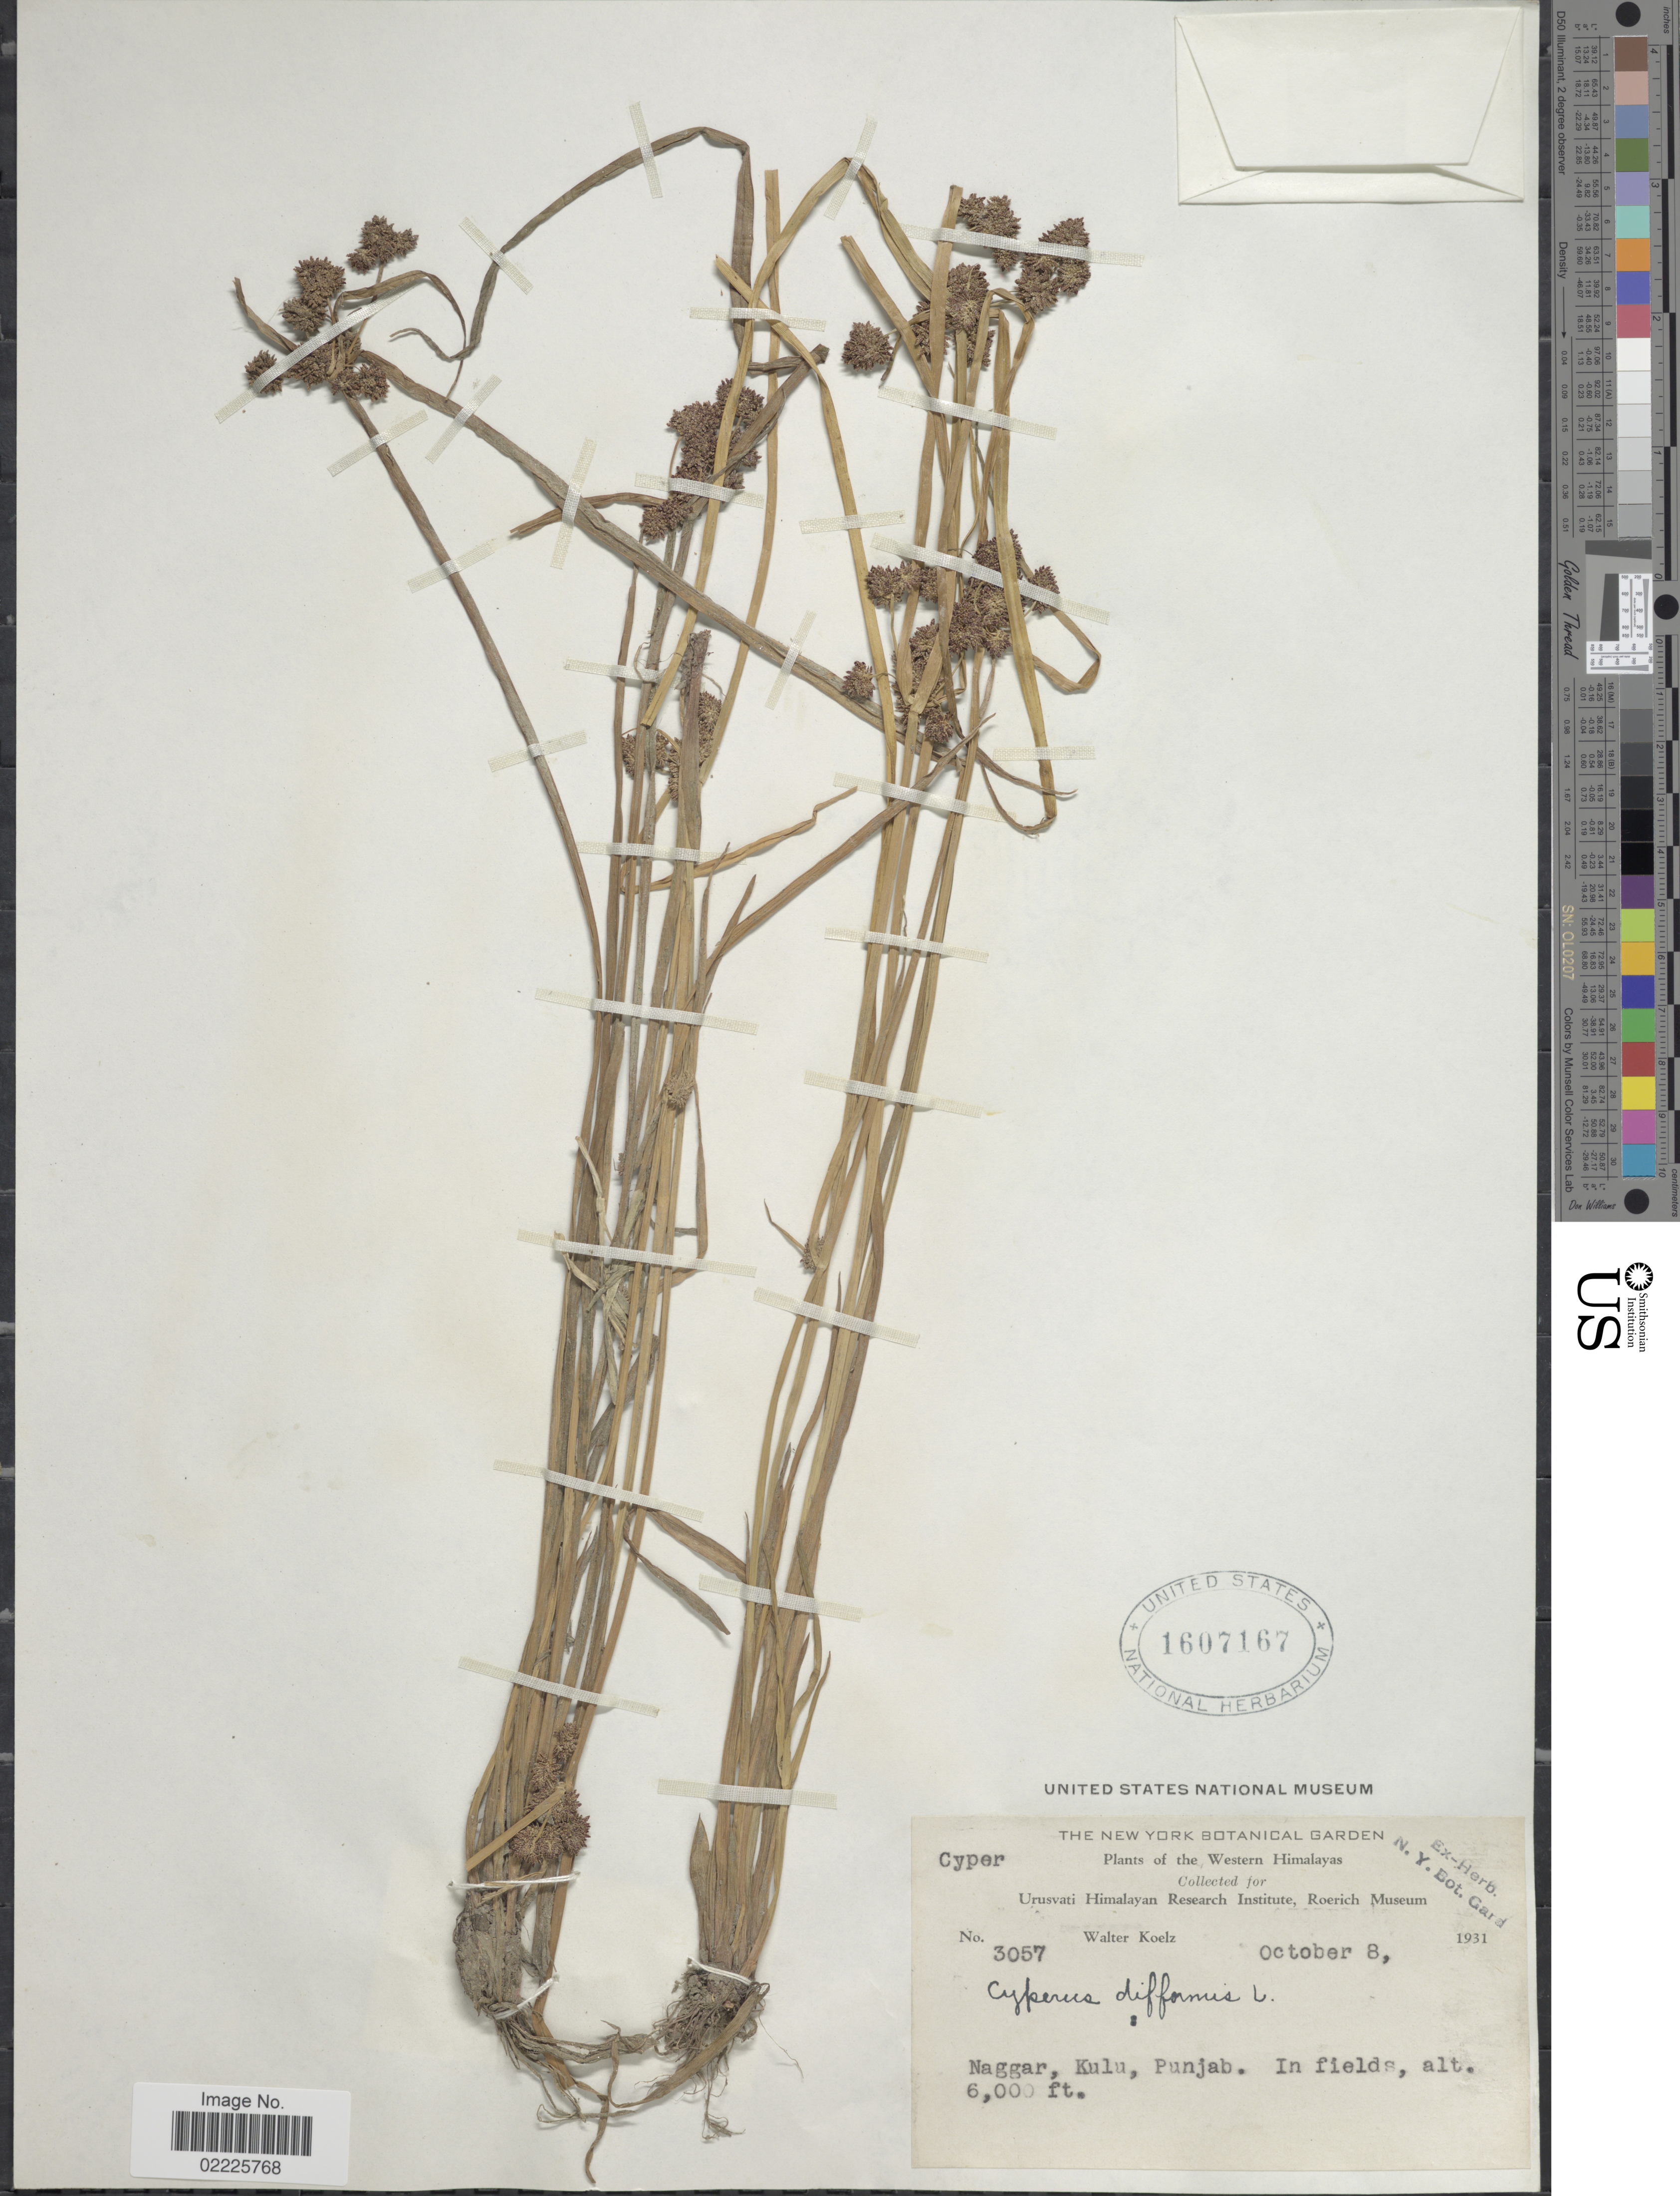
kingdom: Plantae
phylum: Tracheophyta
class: Liliopsida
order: Poales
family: Cyperaceae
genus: Cyperus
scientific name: Cyperus difformis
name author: L.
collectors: W. N. Koelz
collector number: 3057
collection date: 1931-10-08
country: India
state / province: Punjab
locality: Naggar, Kulu, Punjab, in fields, Western Himalayas.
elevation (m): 1829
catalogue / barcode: US 1607167